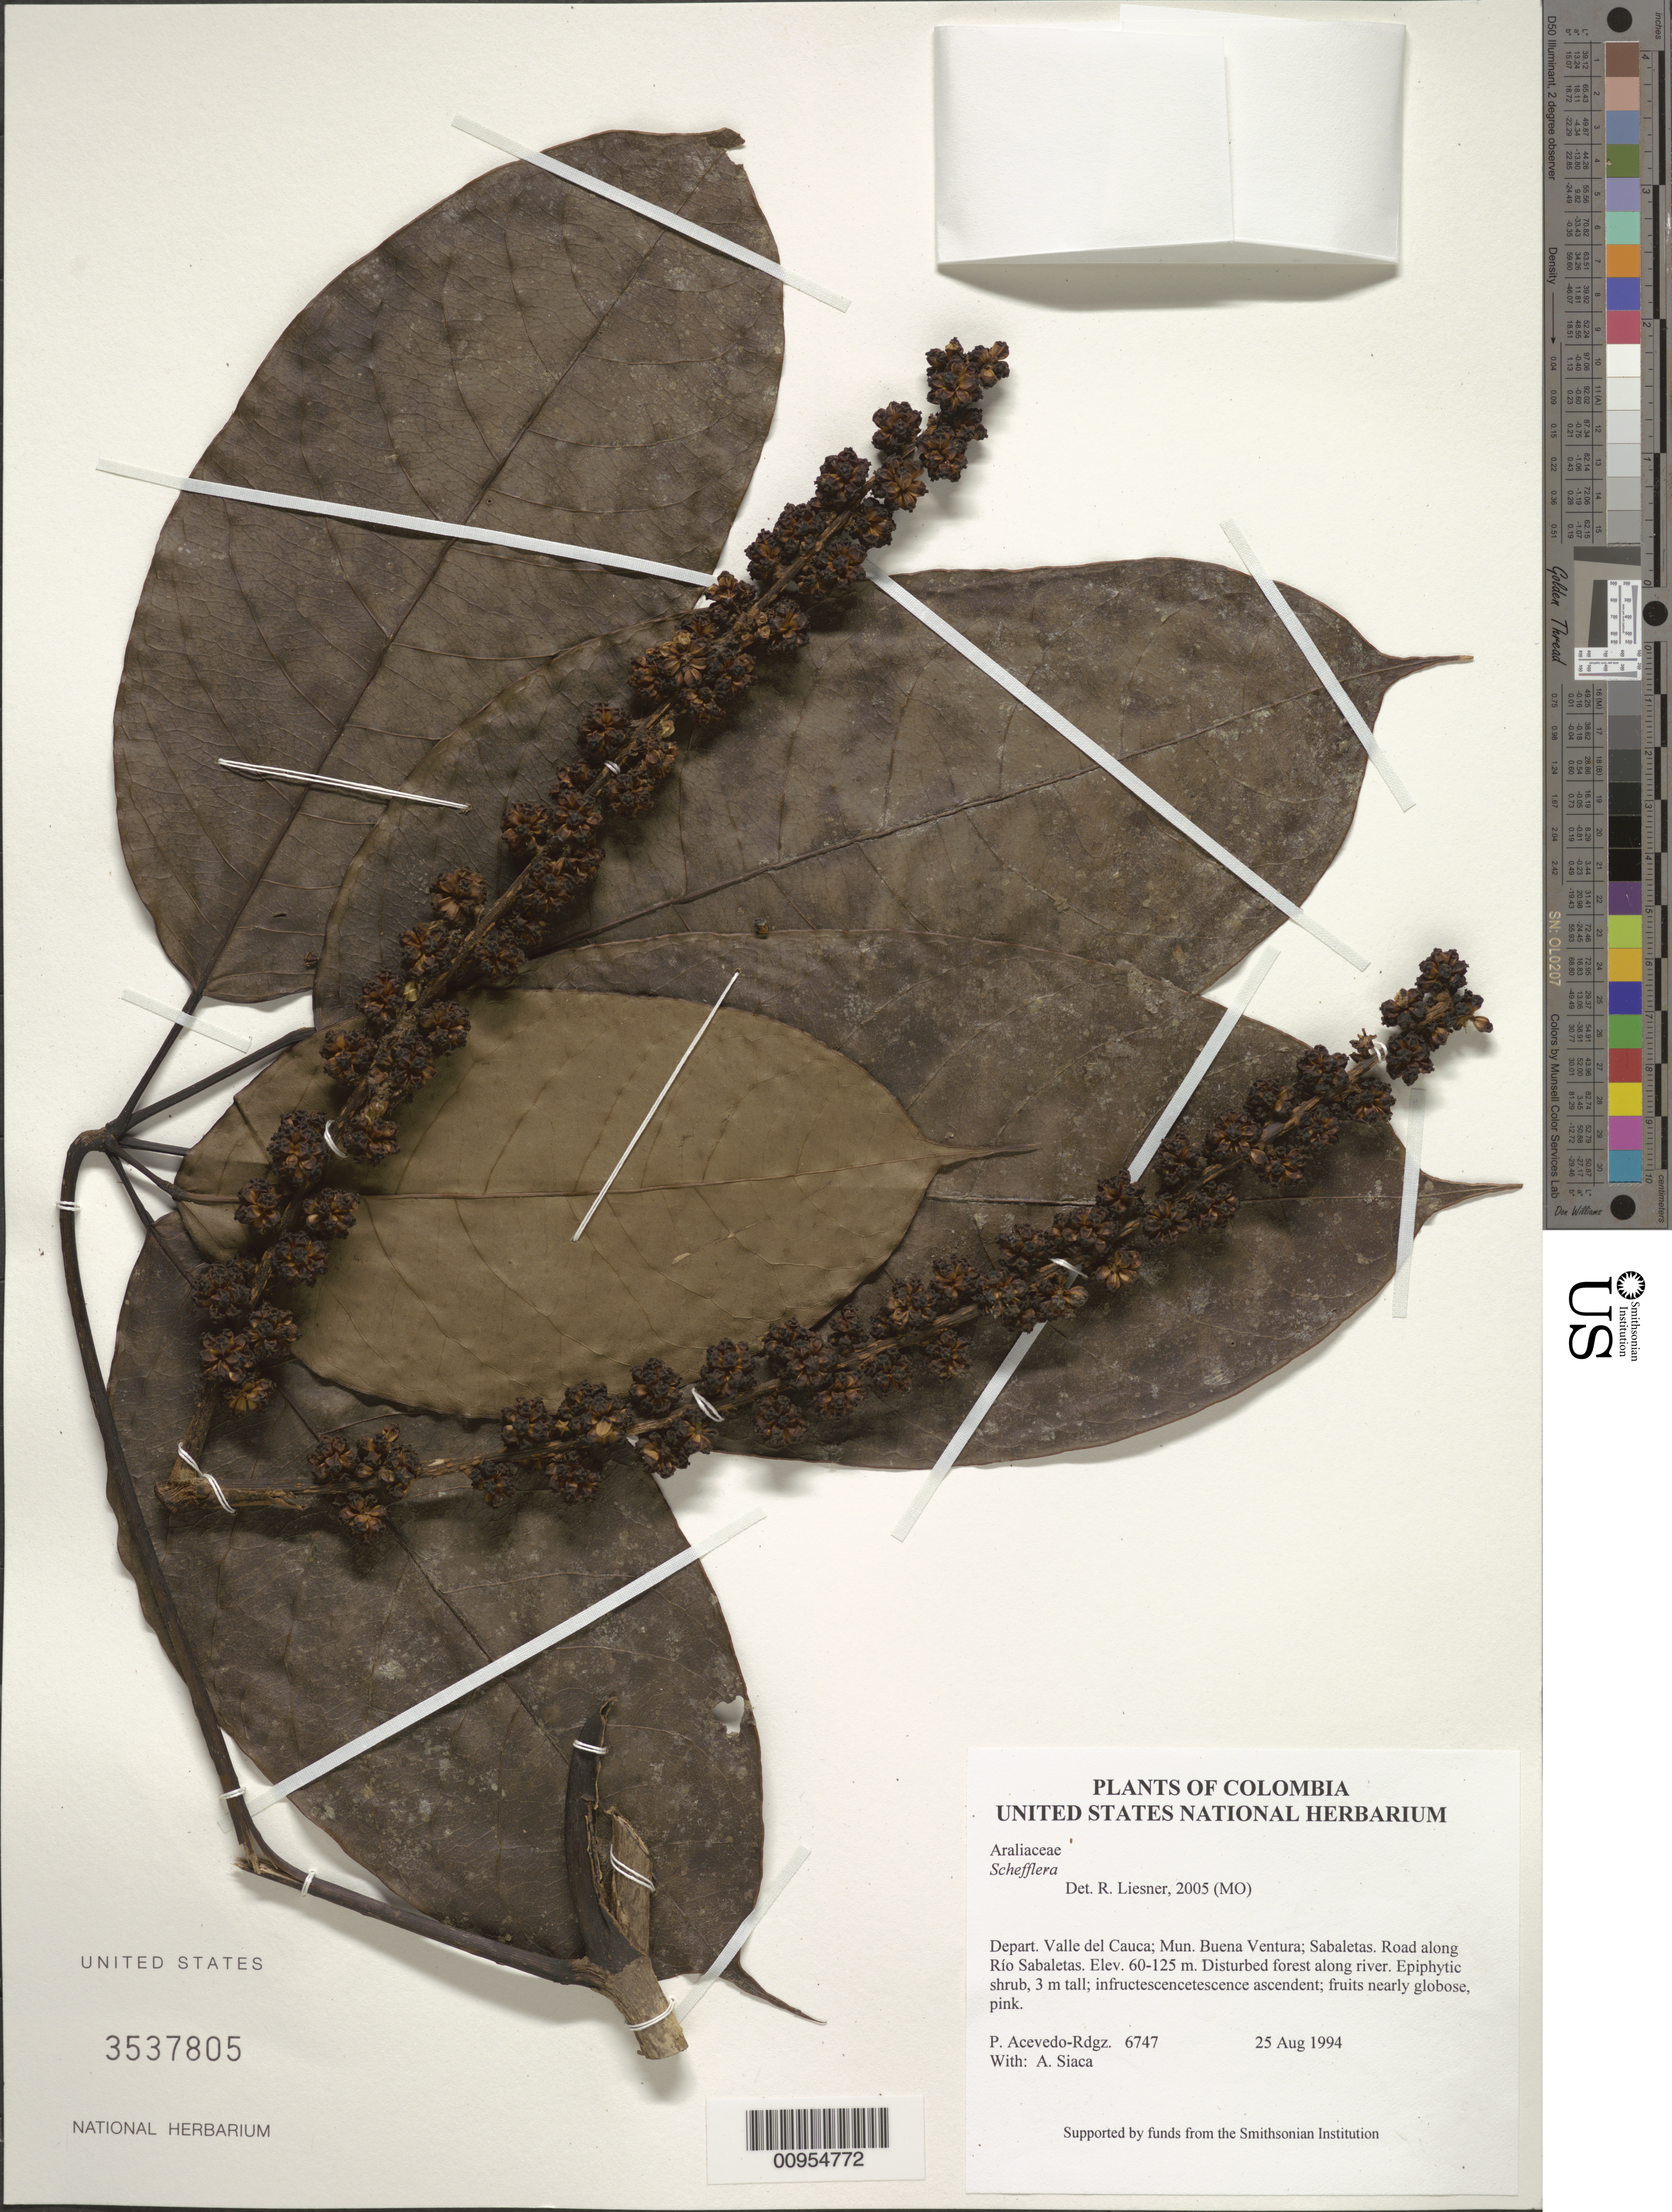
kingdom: Plantae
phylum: Tracheophyta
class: Magnoliopsida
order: Apiales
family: Araliaceae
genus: Schefflera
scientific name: Schefflera sp.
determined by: Liesner, R. L.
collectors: P. Acevedo-Rodr. & A. Siaca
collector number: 6747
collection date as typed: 25 Aug 1994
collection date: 1994-08-25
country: Colombia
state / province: Valle del Cauca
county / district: Buena Ventura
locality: Depart. Valle del Cauca; Mun. Buena Ventura; Sabaletas. Road along Río Sabaletas.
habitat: Disturbed forest along river.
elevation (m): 60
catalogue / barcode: US 3537805